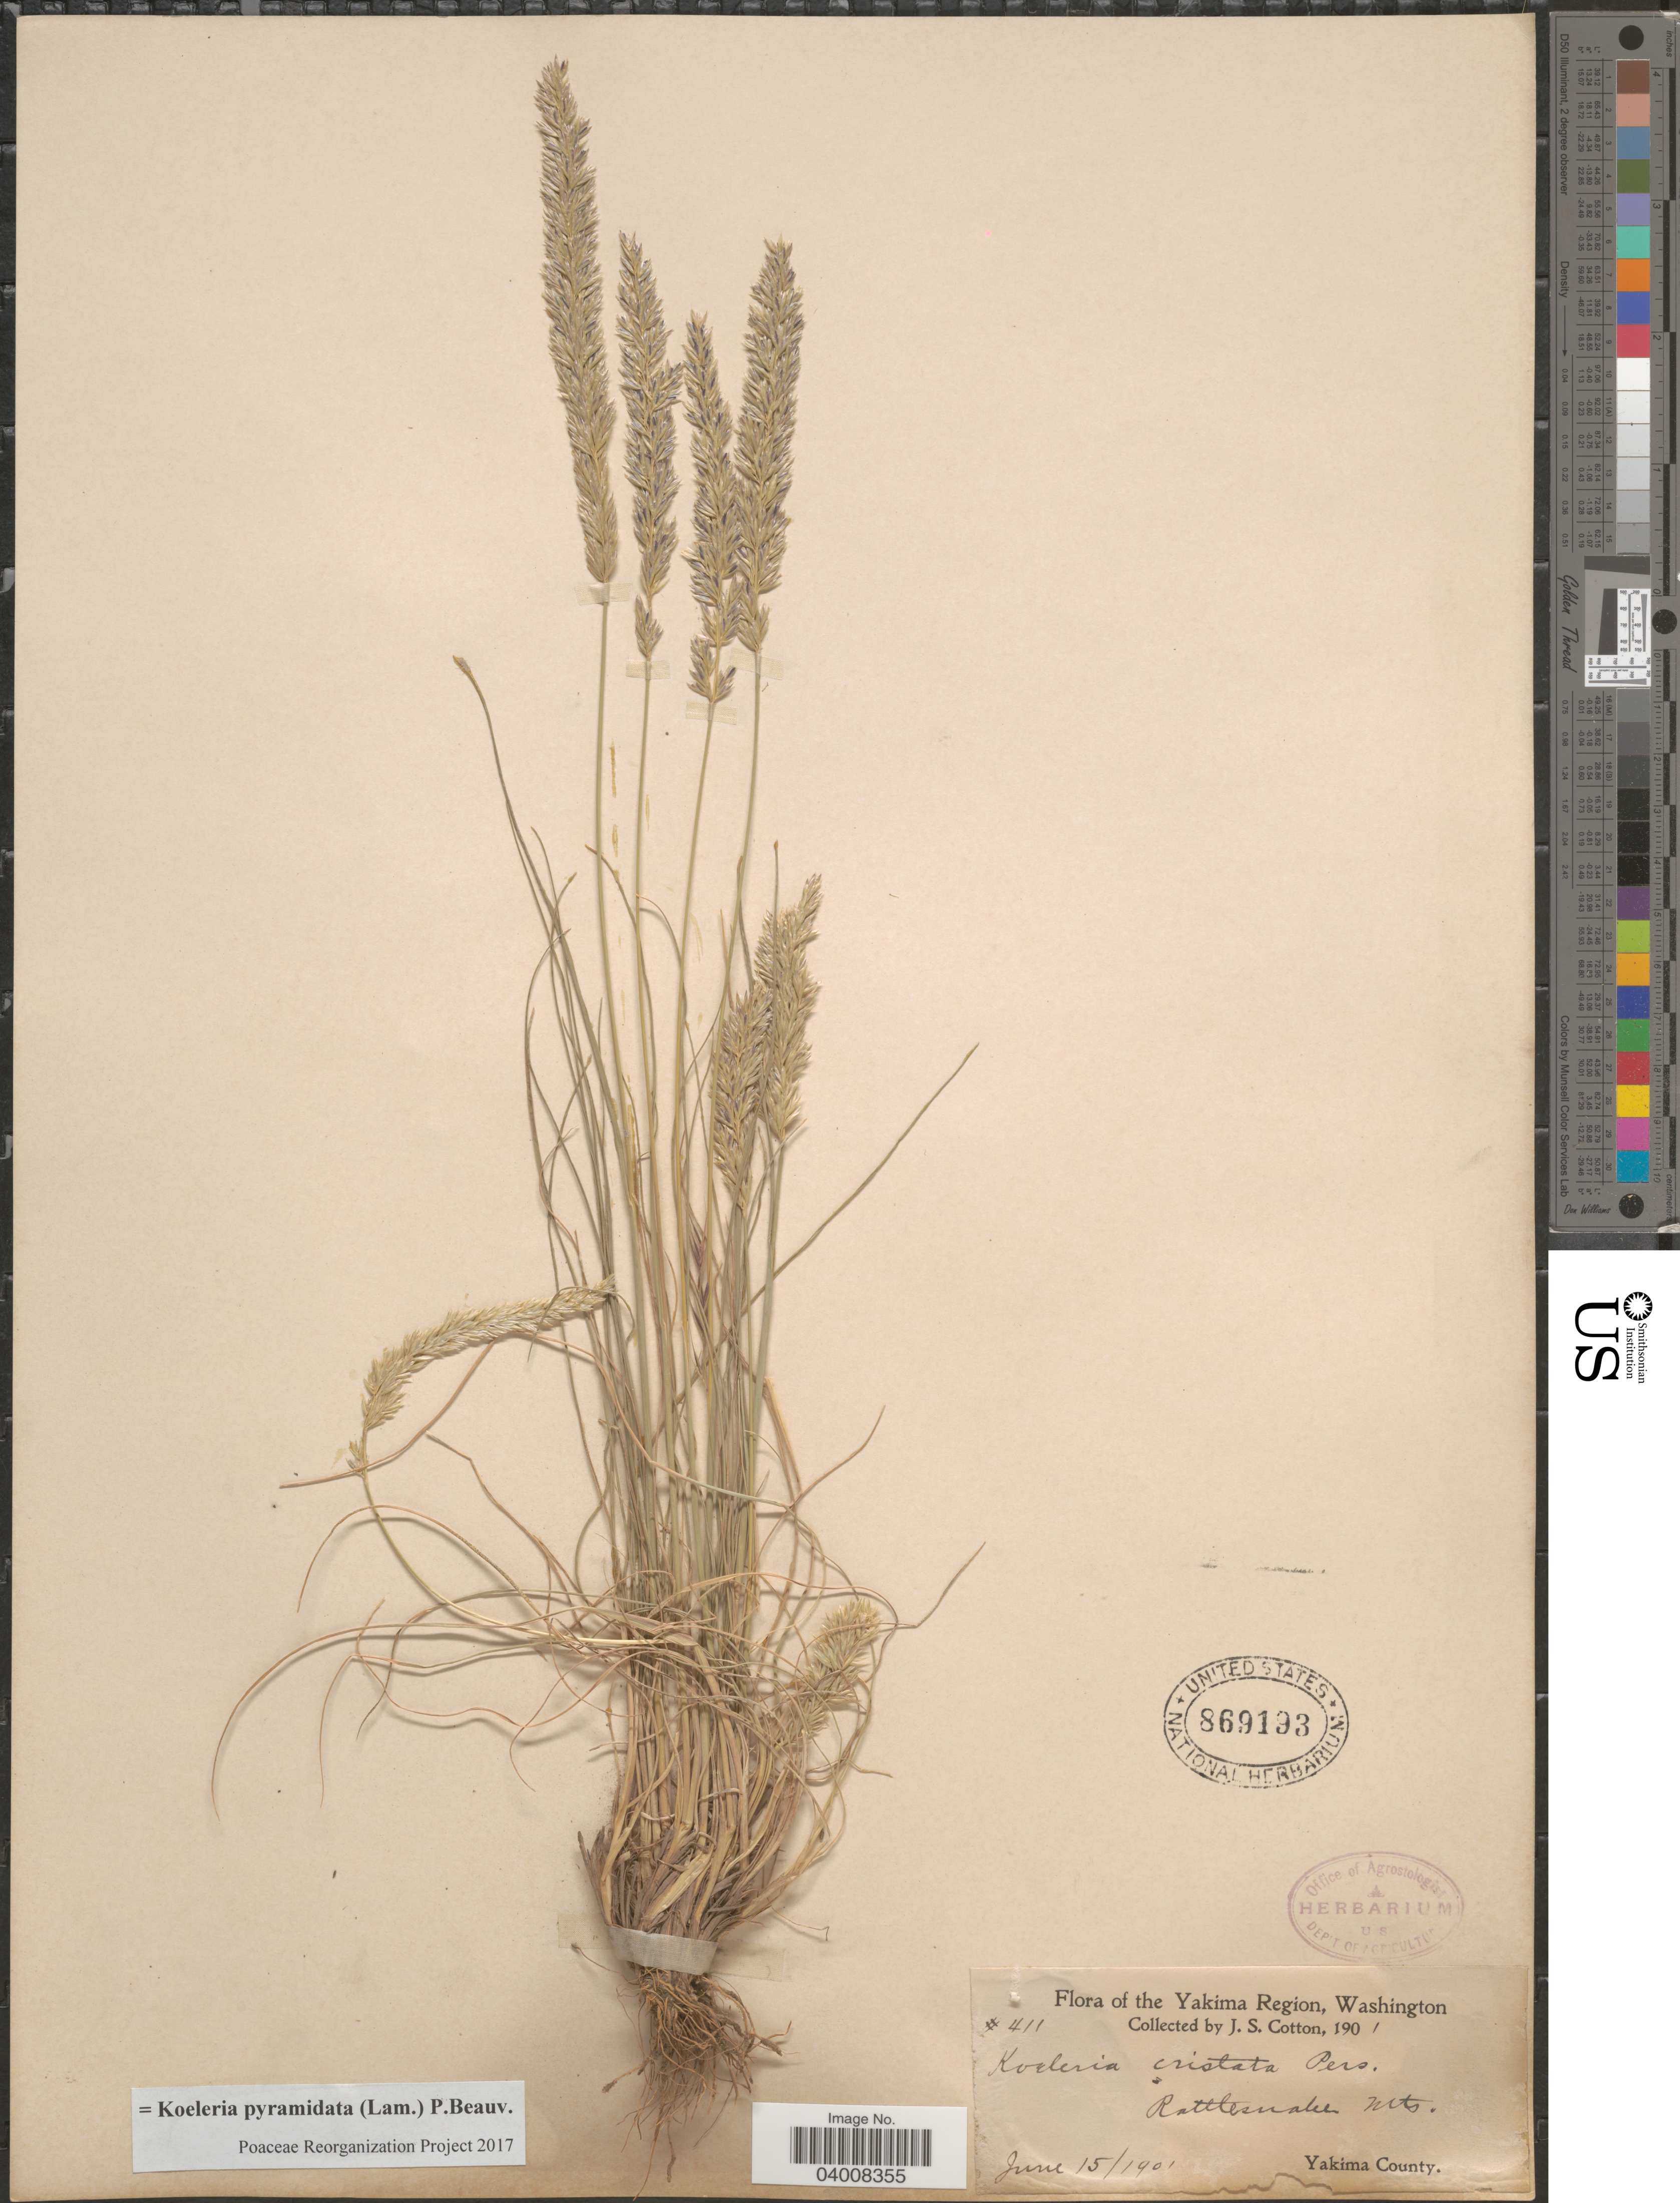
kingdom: Plantae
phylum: Tracheophyta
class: Liliopsida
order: Poales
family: Poaceae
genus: Koeleria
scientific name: Koeleria pyramidata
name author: (Lam.) P. Beauv.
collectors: J. S. Cotton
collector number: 411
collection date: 1901-06-15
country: United States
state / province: Washington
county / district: Yakima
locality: Yakima Region. Rattlesnake Mts. Yakima County.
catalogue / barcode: US 869193